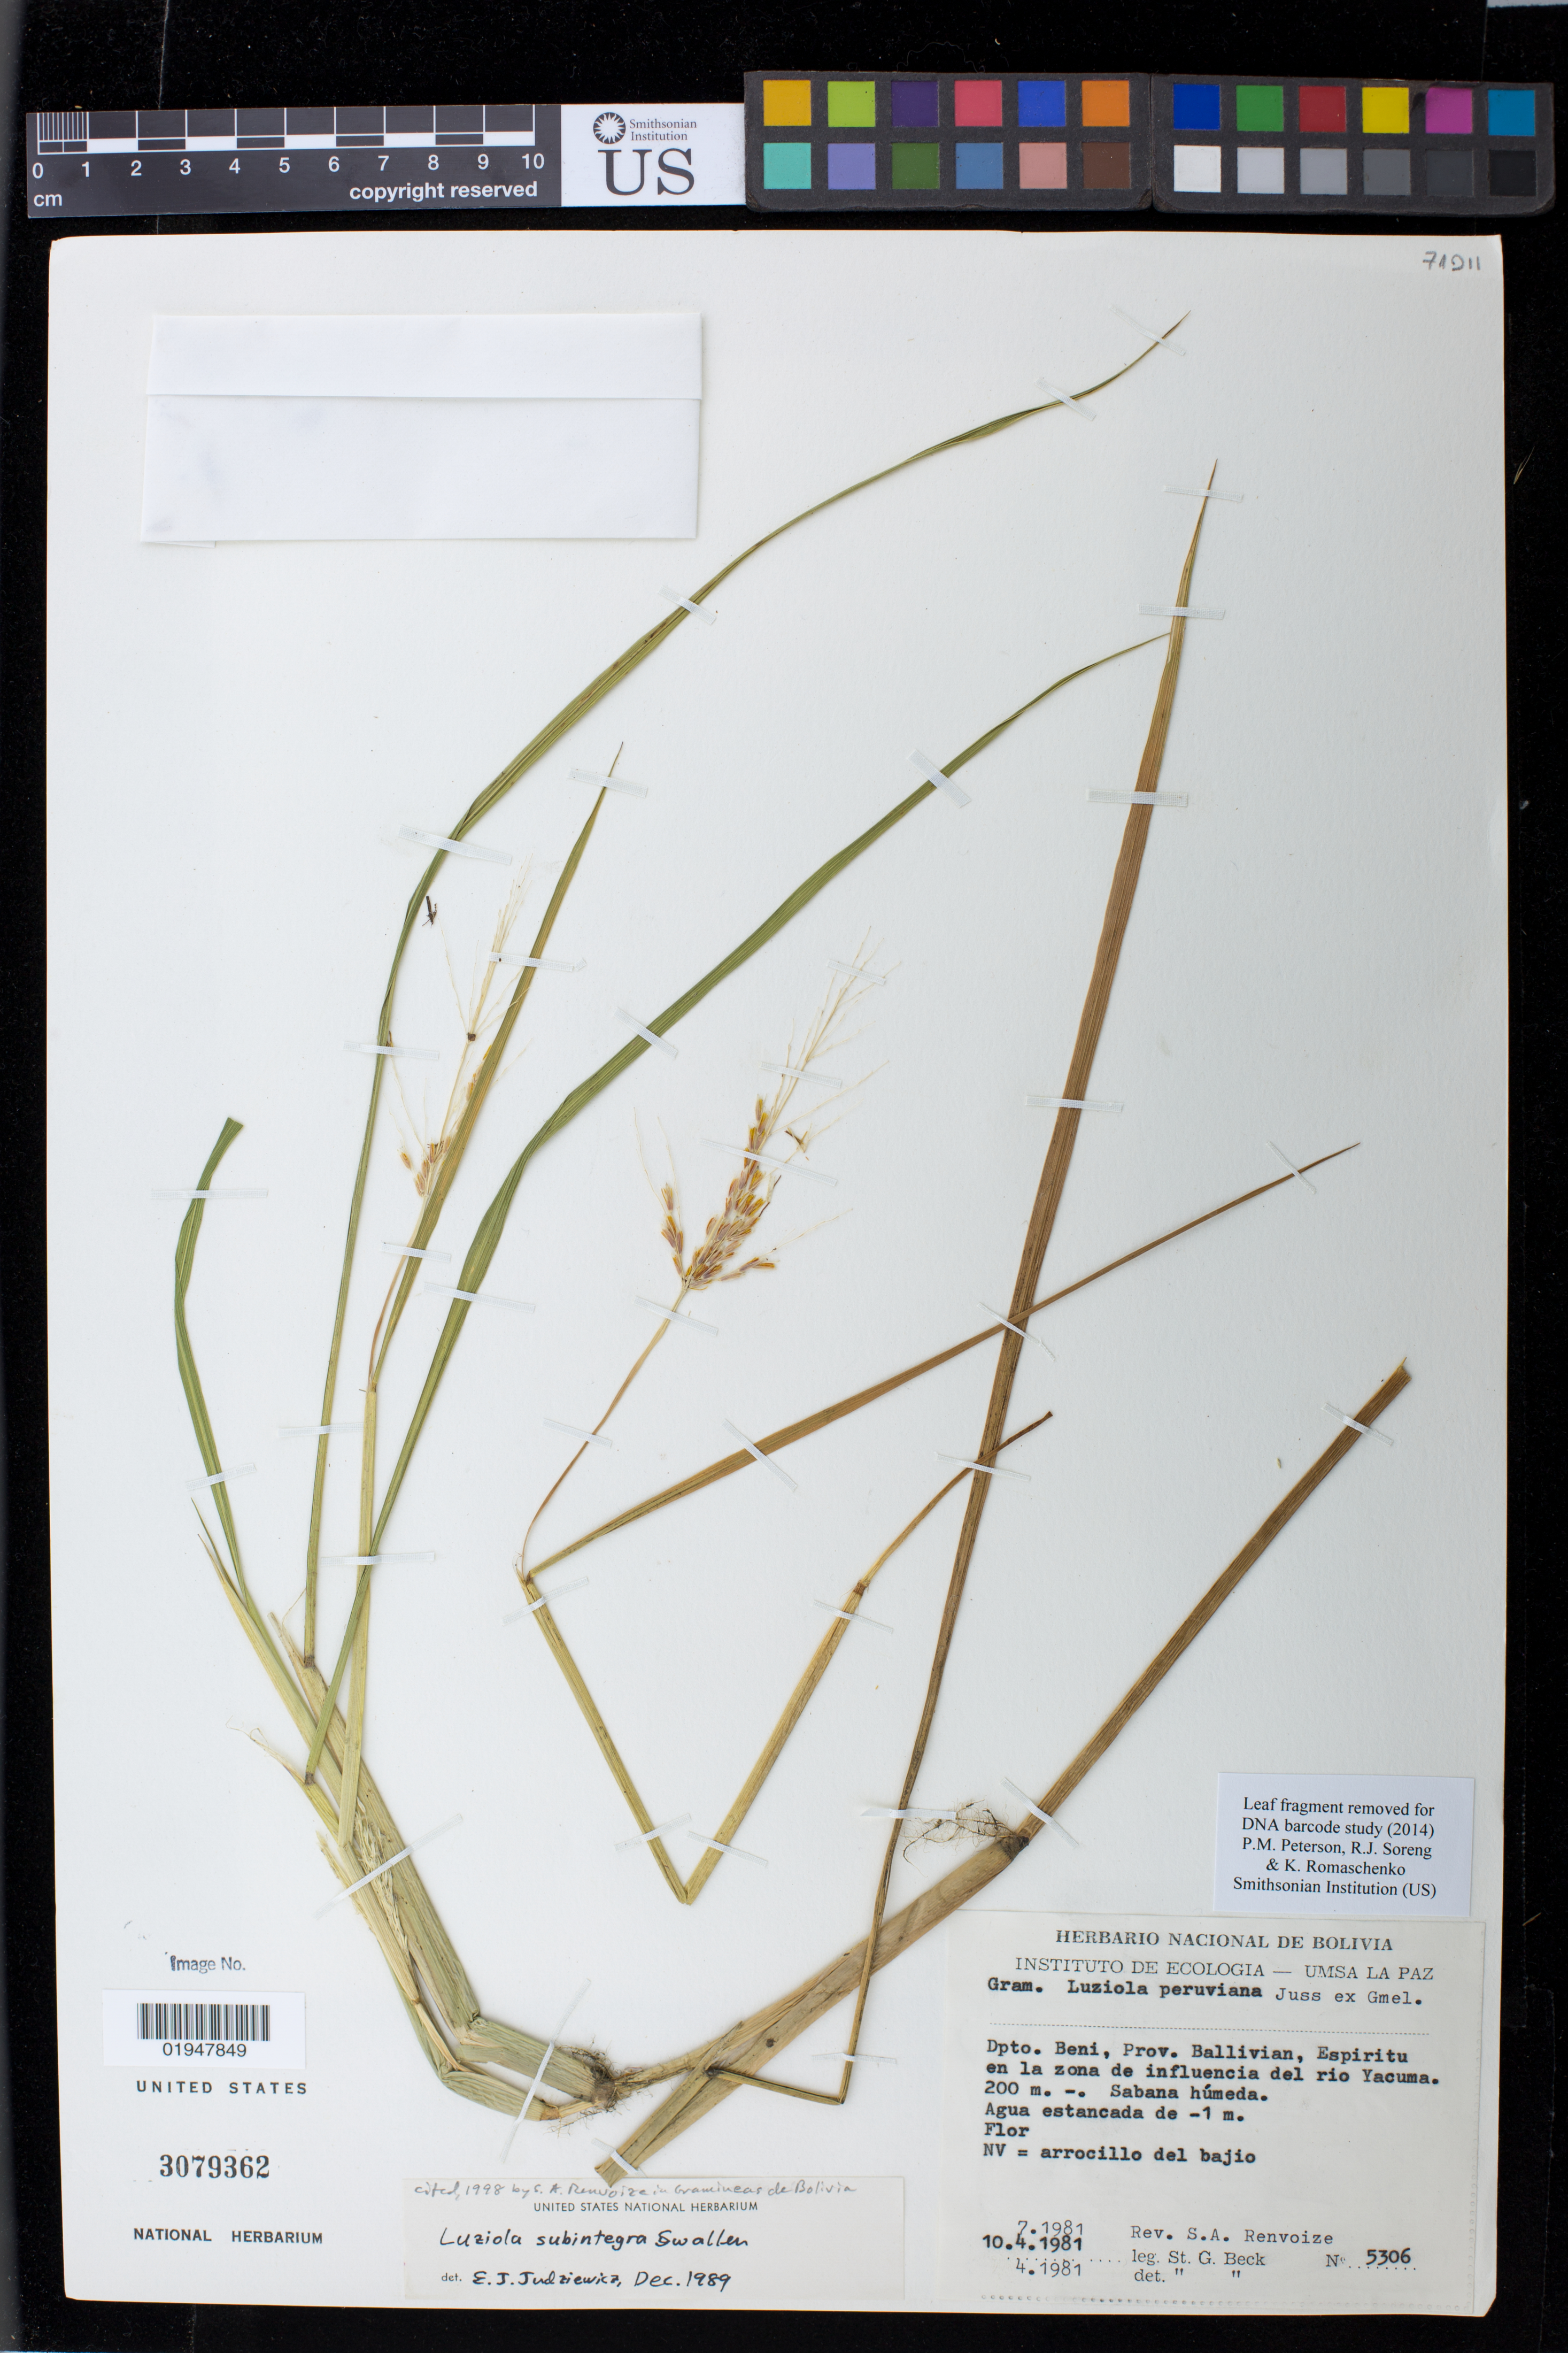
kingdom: Plantae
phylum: Tracheophyta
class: Liliopsida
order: Poales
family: Poaceae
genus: Luziola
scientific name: Luziola subintegra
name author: Swallen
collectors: S. G. Beck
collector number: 5306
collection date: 1981-04-10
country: Bolivia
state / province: Beni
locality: Dpto. Beni, Prov. Ballivian [José Ballivián], Espiritu en la zona de influencia del rio Yacuma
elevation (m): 200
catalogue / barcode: US 3079362